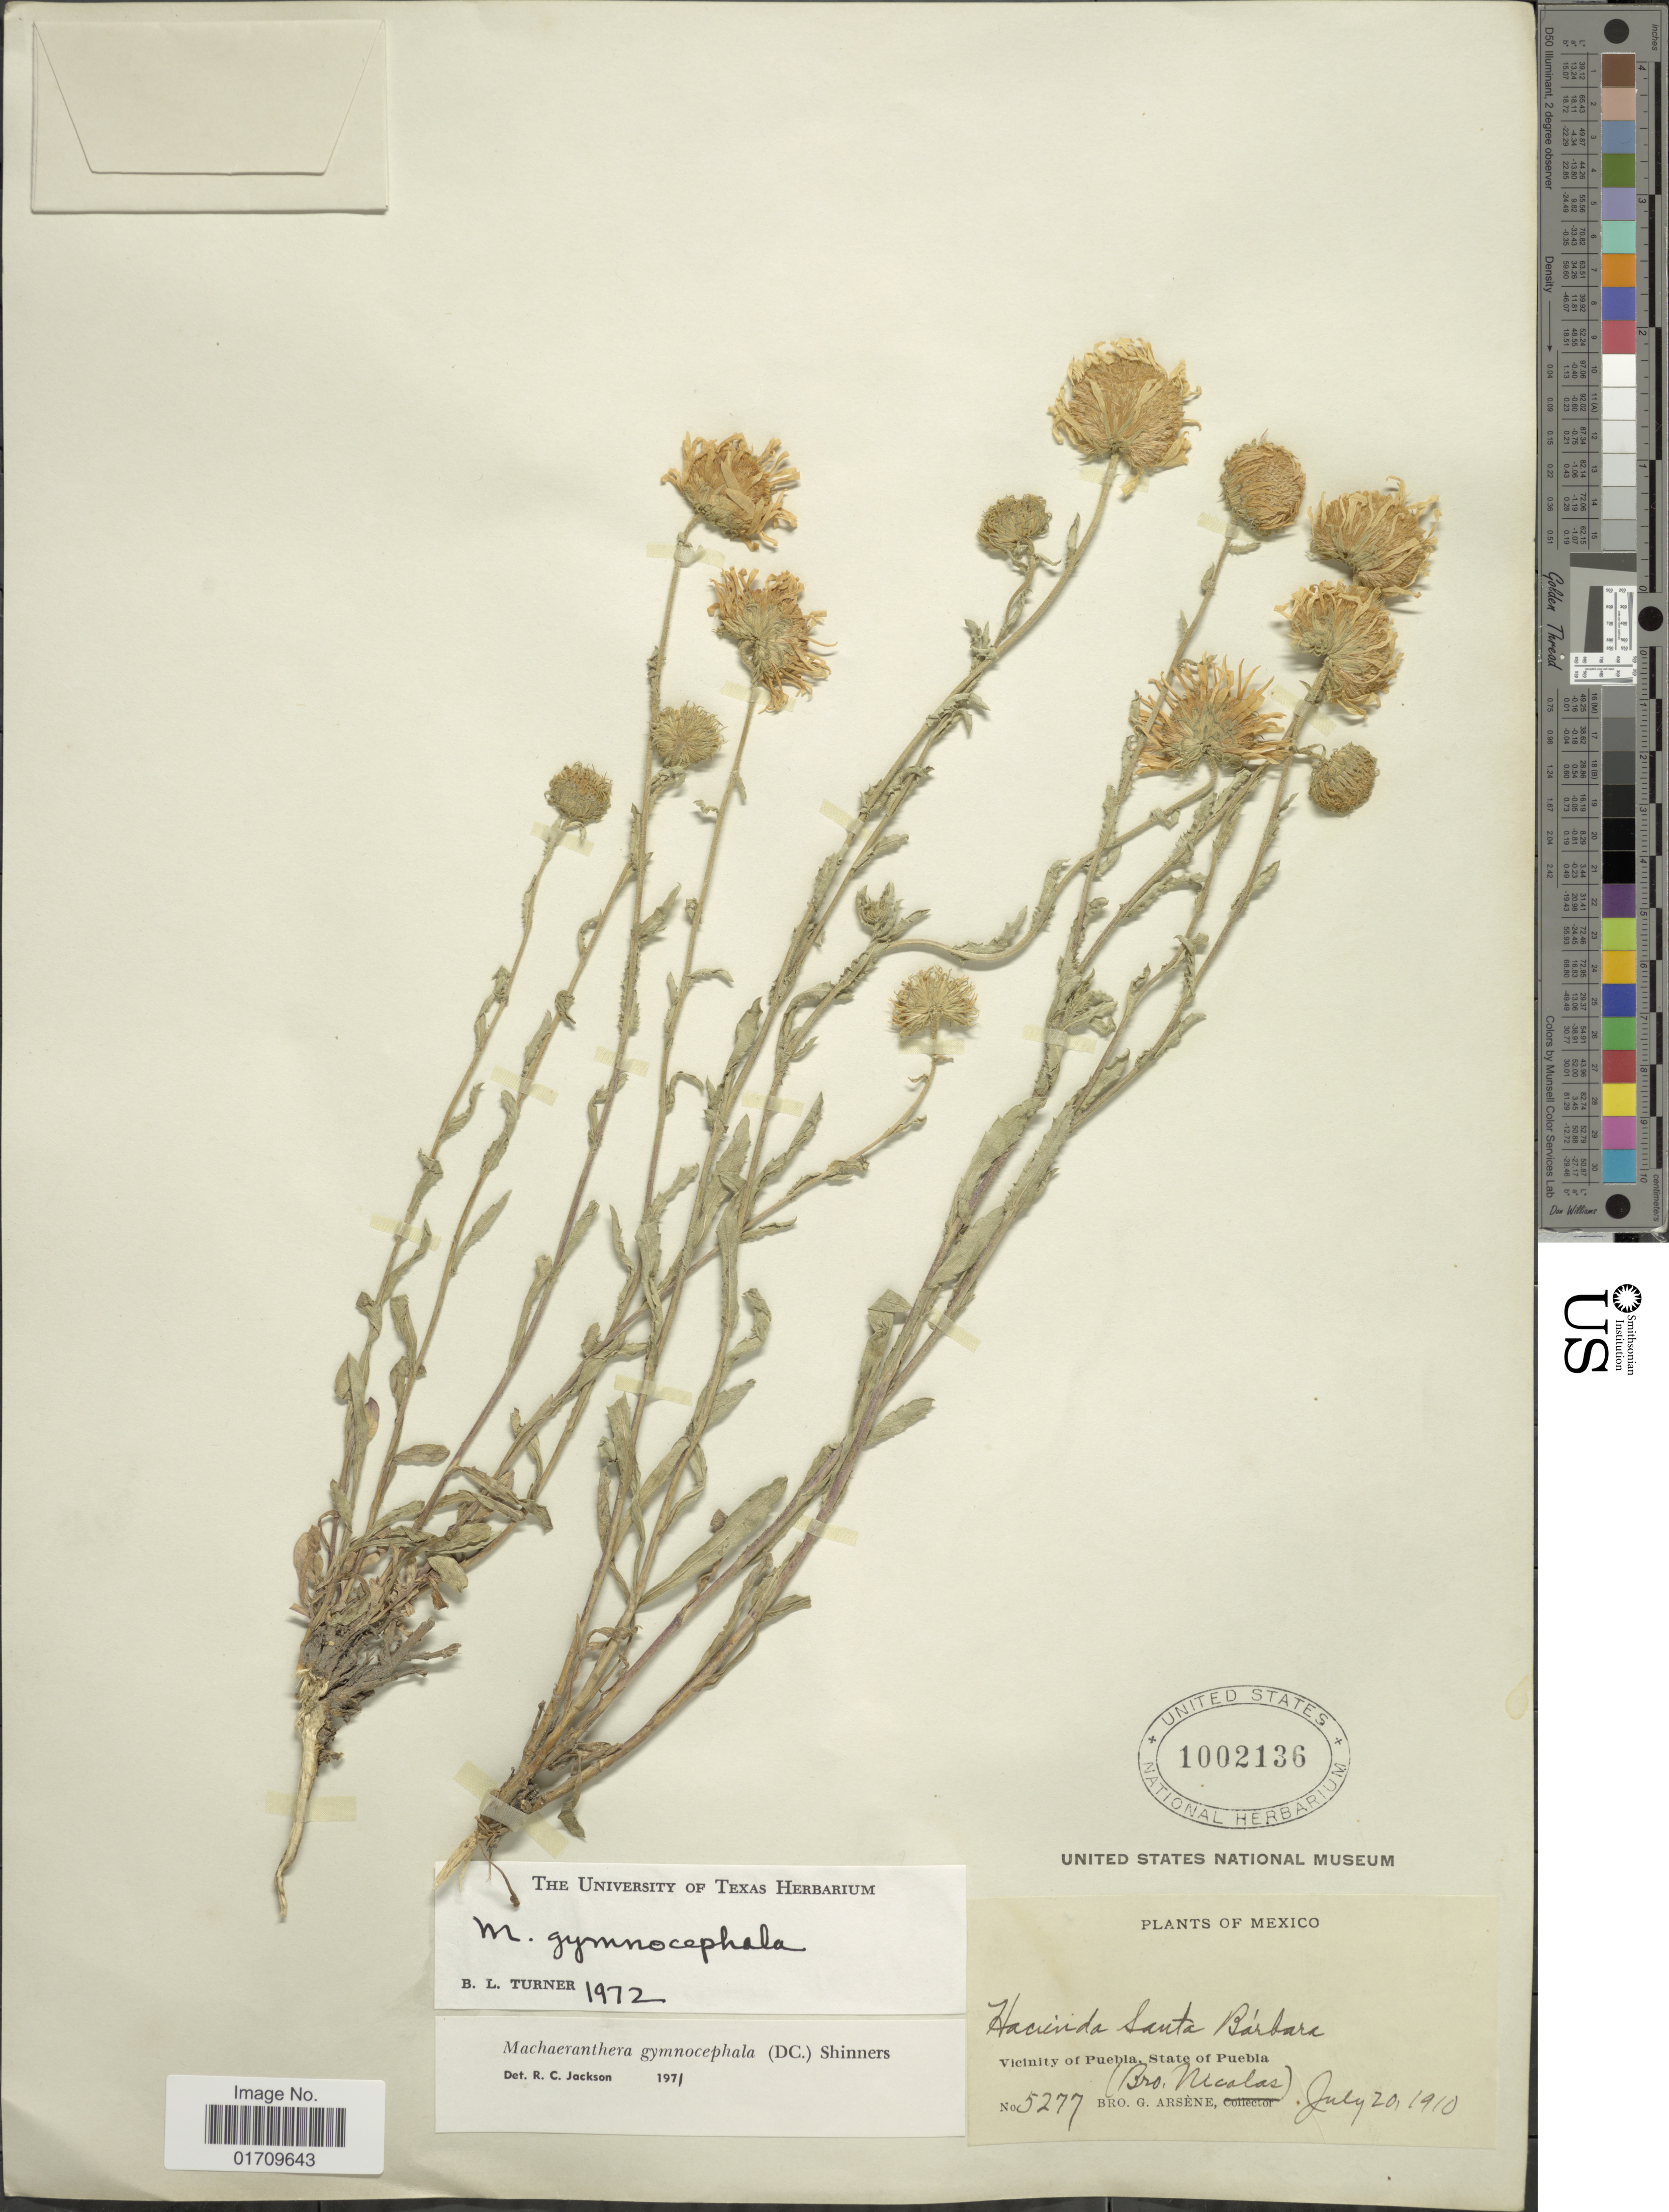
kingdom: Plantae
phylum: Tracheophyta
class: Magnoliopsida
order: Asterales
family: Asteraceae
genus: Machaeranthera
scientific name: Machaeranthera gymnocephala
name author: (DC.) Shinners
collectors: Bro. Nicolas & Bro. G. Arsène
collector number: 5277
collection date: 1910-07-20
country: Mexico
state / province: Puebla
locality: Hacienda Santa Barbara, Vicinity of Puebla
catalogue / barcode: US 1002136